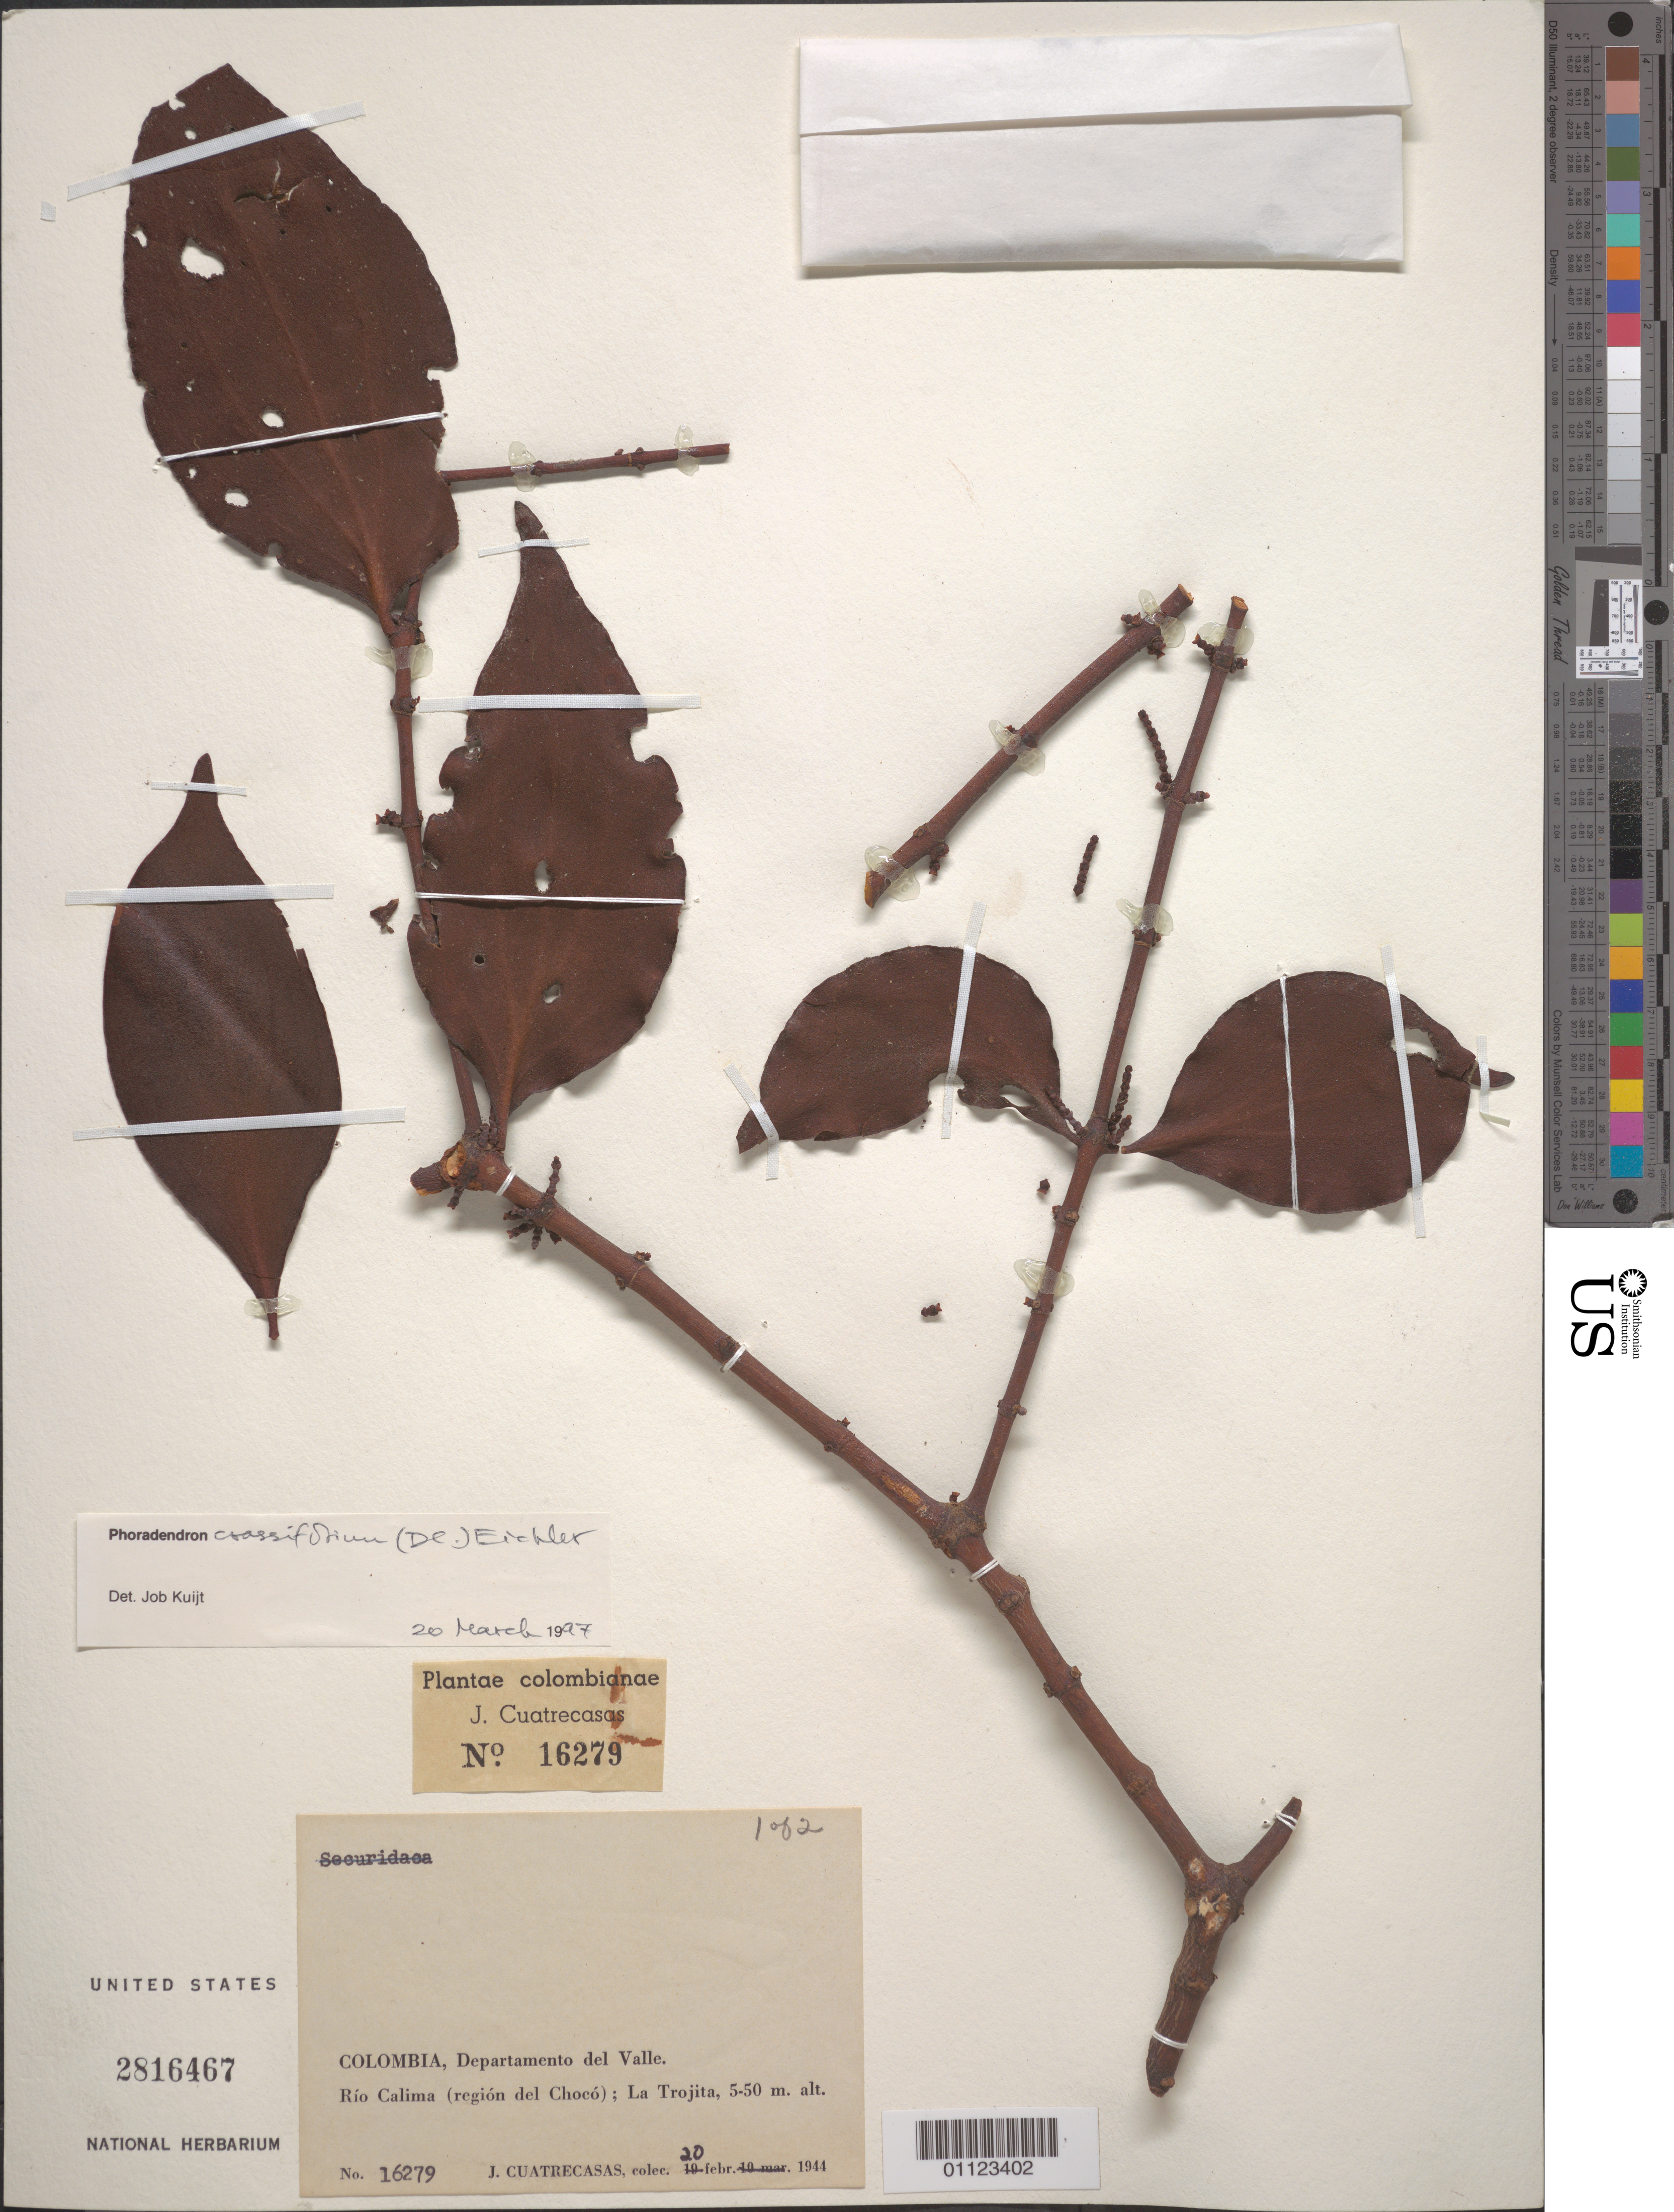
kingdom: Plantae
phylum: Tracheophyta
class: Magnoliopsida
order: Santalales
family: Viscaceae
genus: Phoradendron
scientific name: Phoradendron crassifolium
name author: (Pohl ex DC.) Eichler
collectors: J. Cuatrecasas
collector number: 16279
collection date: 1944-02-20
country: Colombia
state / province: Valle del Cauca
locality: Departamento del Valle. Río Calima (región del Chocó); La Trojita.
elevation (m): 5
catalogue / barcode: US 2816467